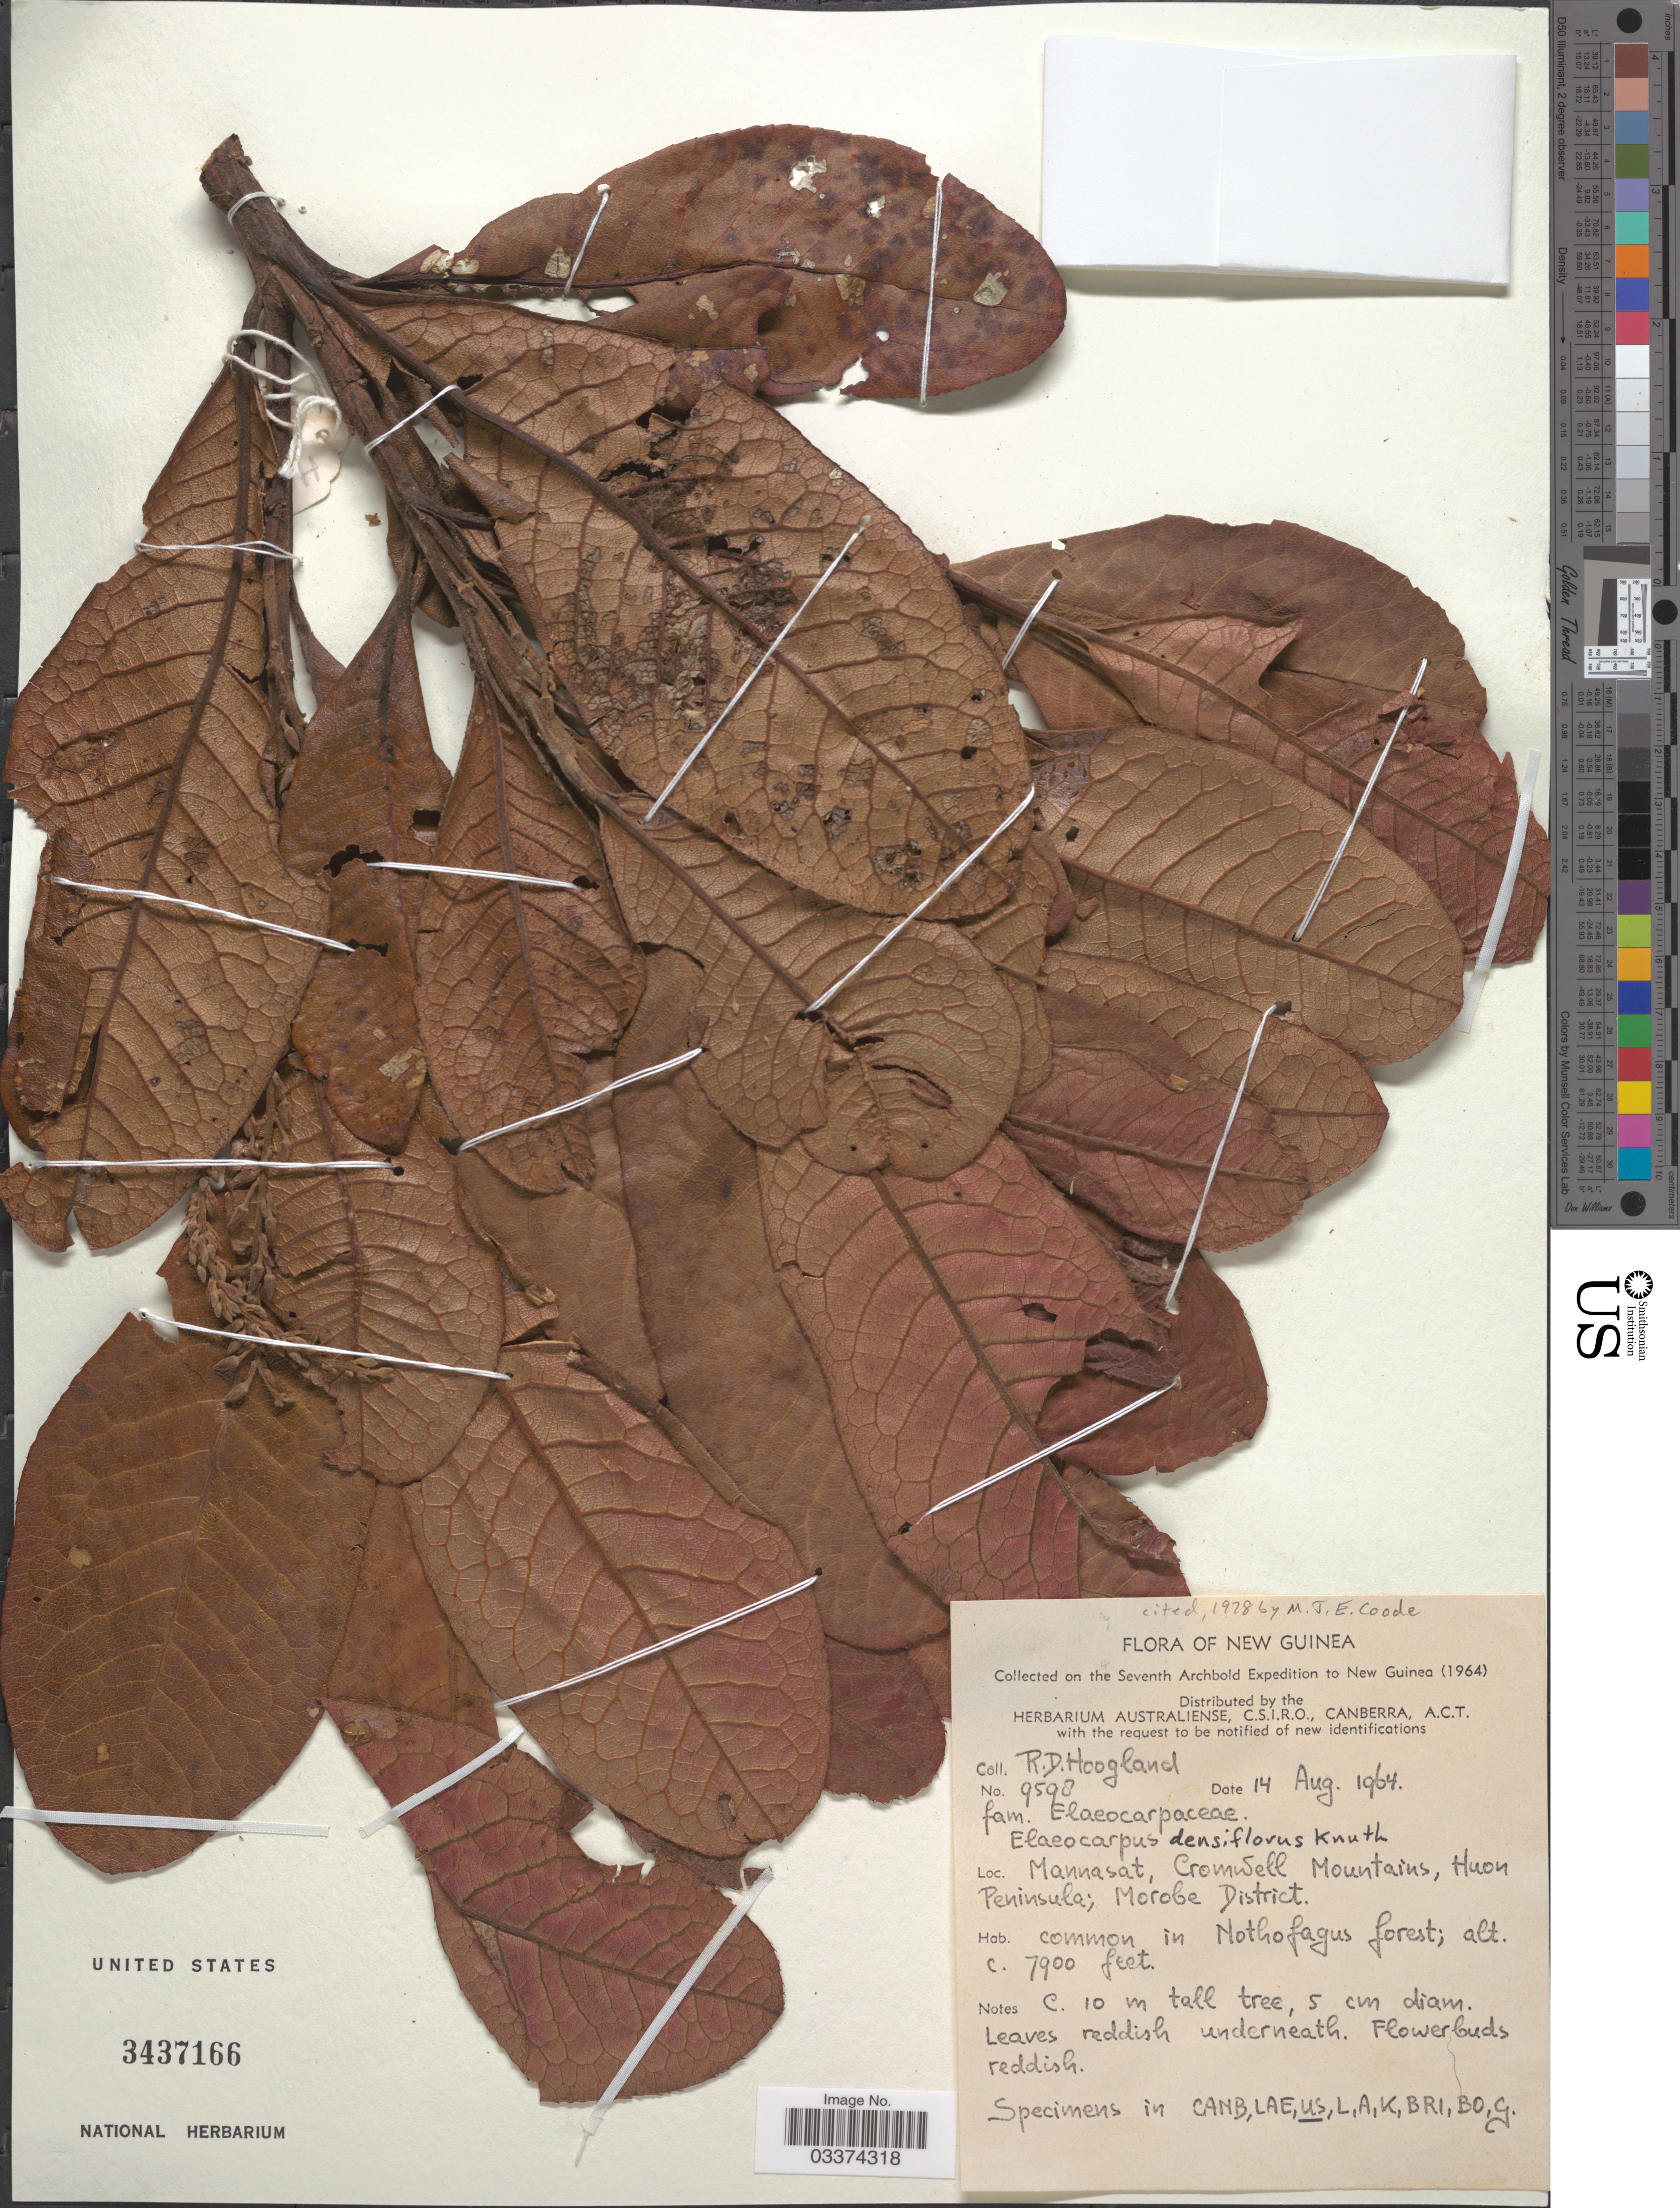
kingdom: Plantae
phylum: Tracheophyta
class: Magnoliopsida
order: Oxalidales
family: Elaeocarpaceae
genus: Elaeocarpus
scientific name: Elaeocarpus densiflorus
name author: Kunth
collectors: R. D. Hoogland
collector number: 9598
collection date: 1964-08-14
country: Papua New Guinea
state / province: Morobe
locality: New Guinea, Mannasat, Cromwell Mountains, Huon Peninsula; Morobe District.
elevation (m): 2408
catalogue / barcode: US 3437166